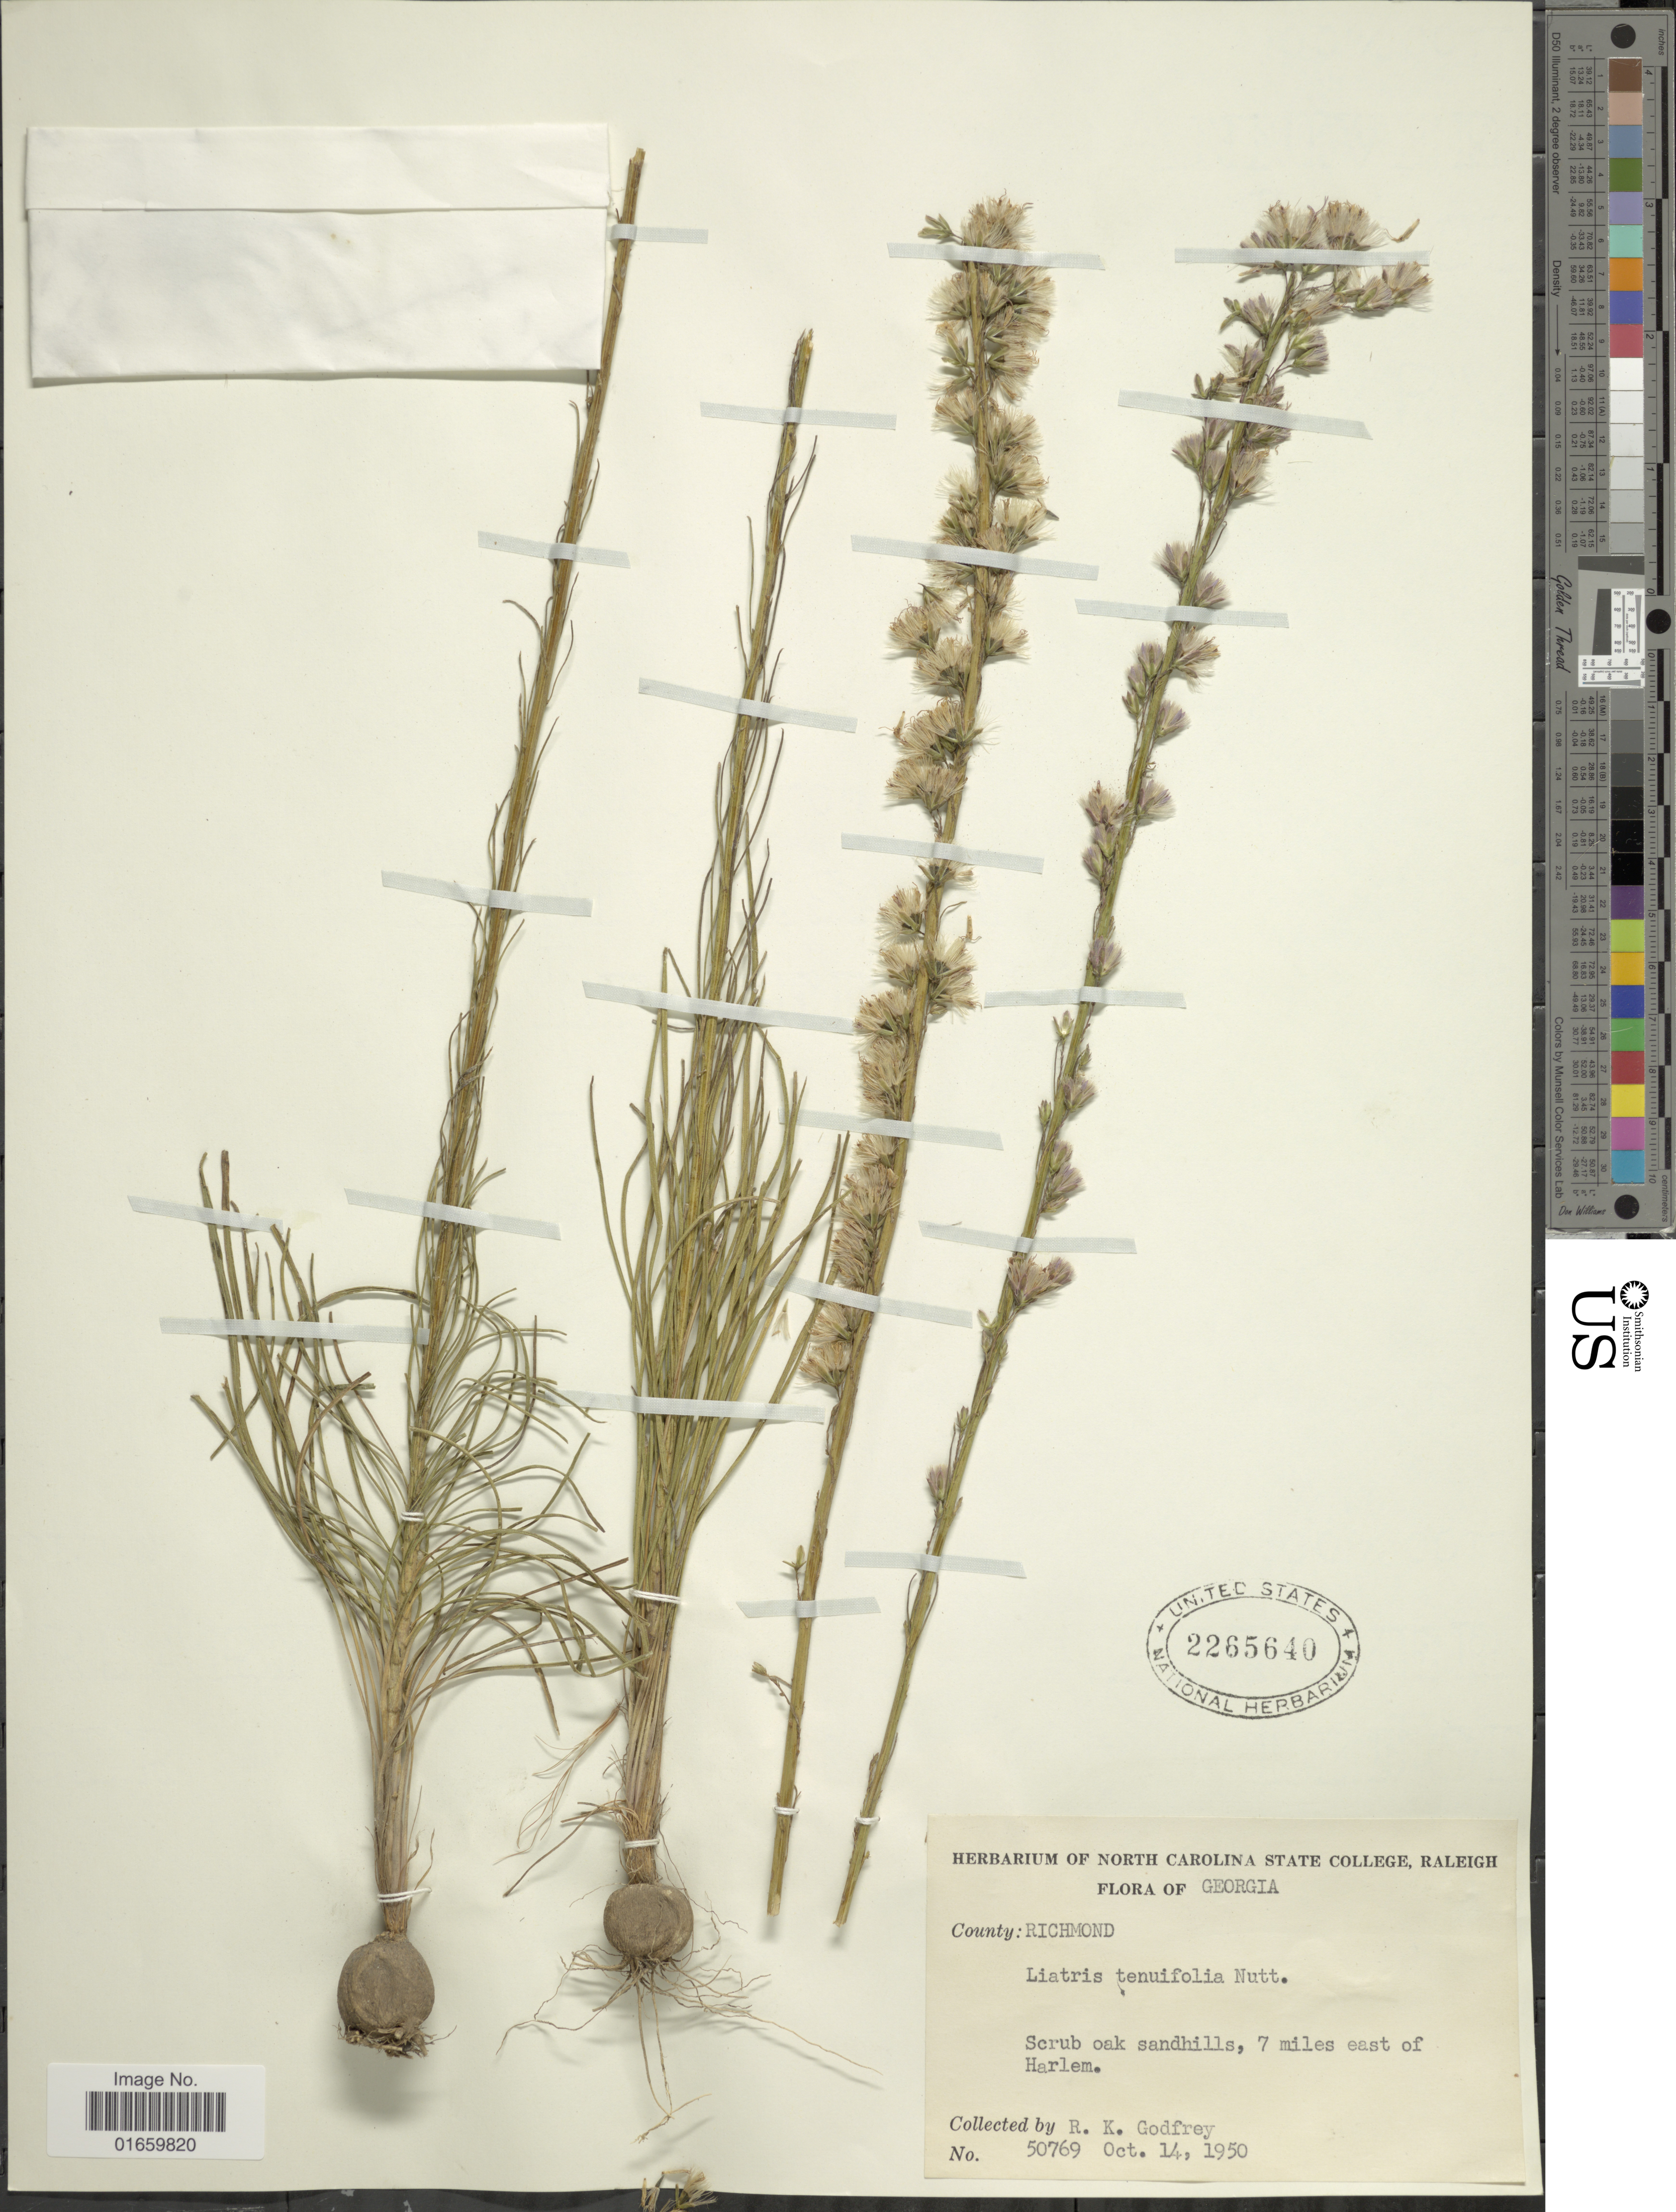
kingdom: Plantae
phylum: Tracheophyta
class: Magnoliopsida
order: Asterales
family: Asteraceae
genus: Liatris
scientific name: Liatris tenuifolia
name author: Nutt.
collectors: R. K. Godfrey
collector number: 50769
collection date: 1950-10-14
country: United States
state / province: Georgia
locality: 7 miles east of Harlem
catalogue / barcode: US 2265640